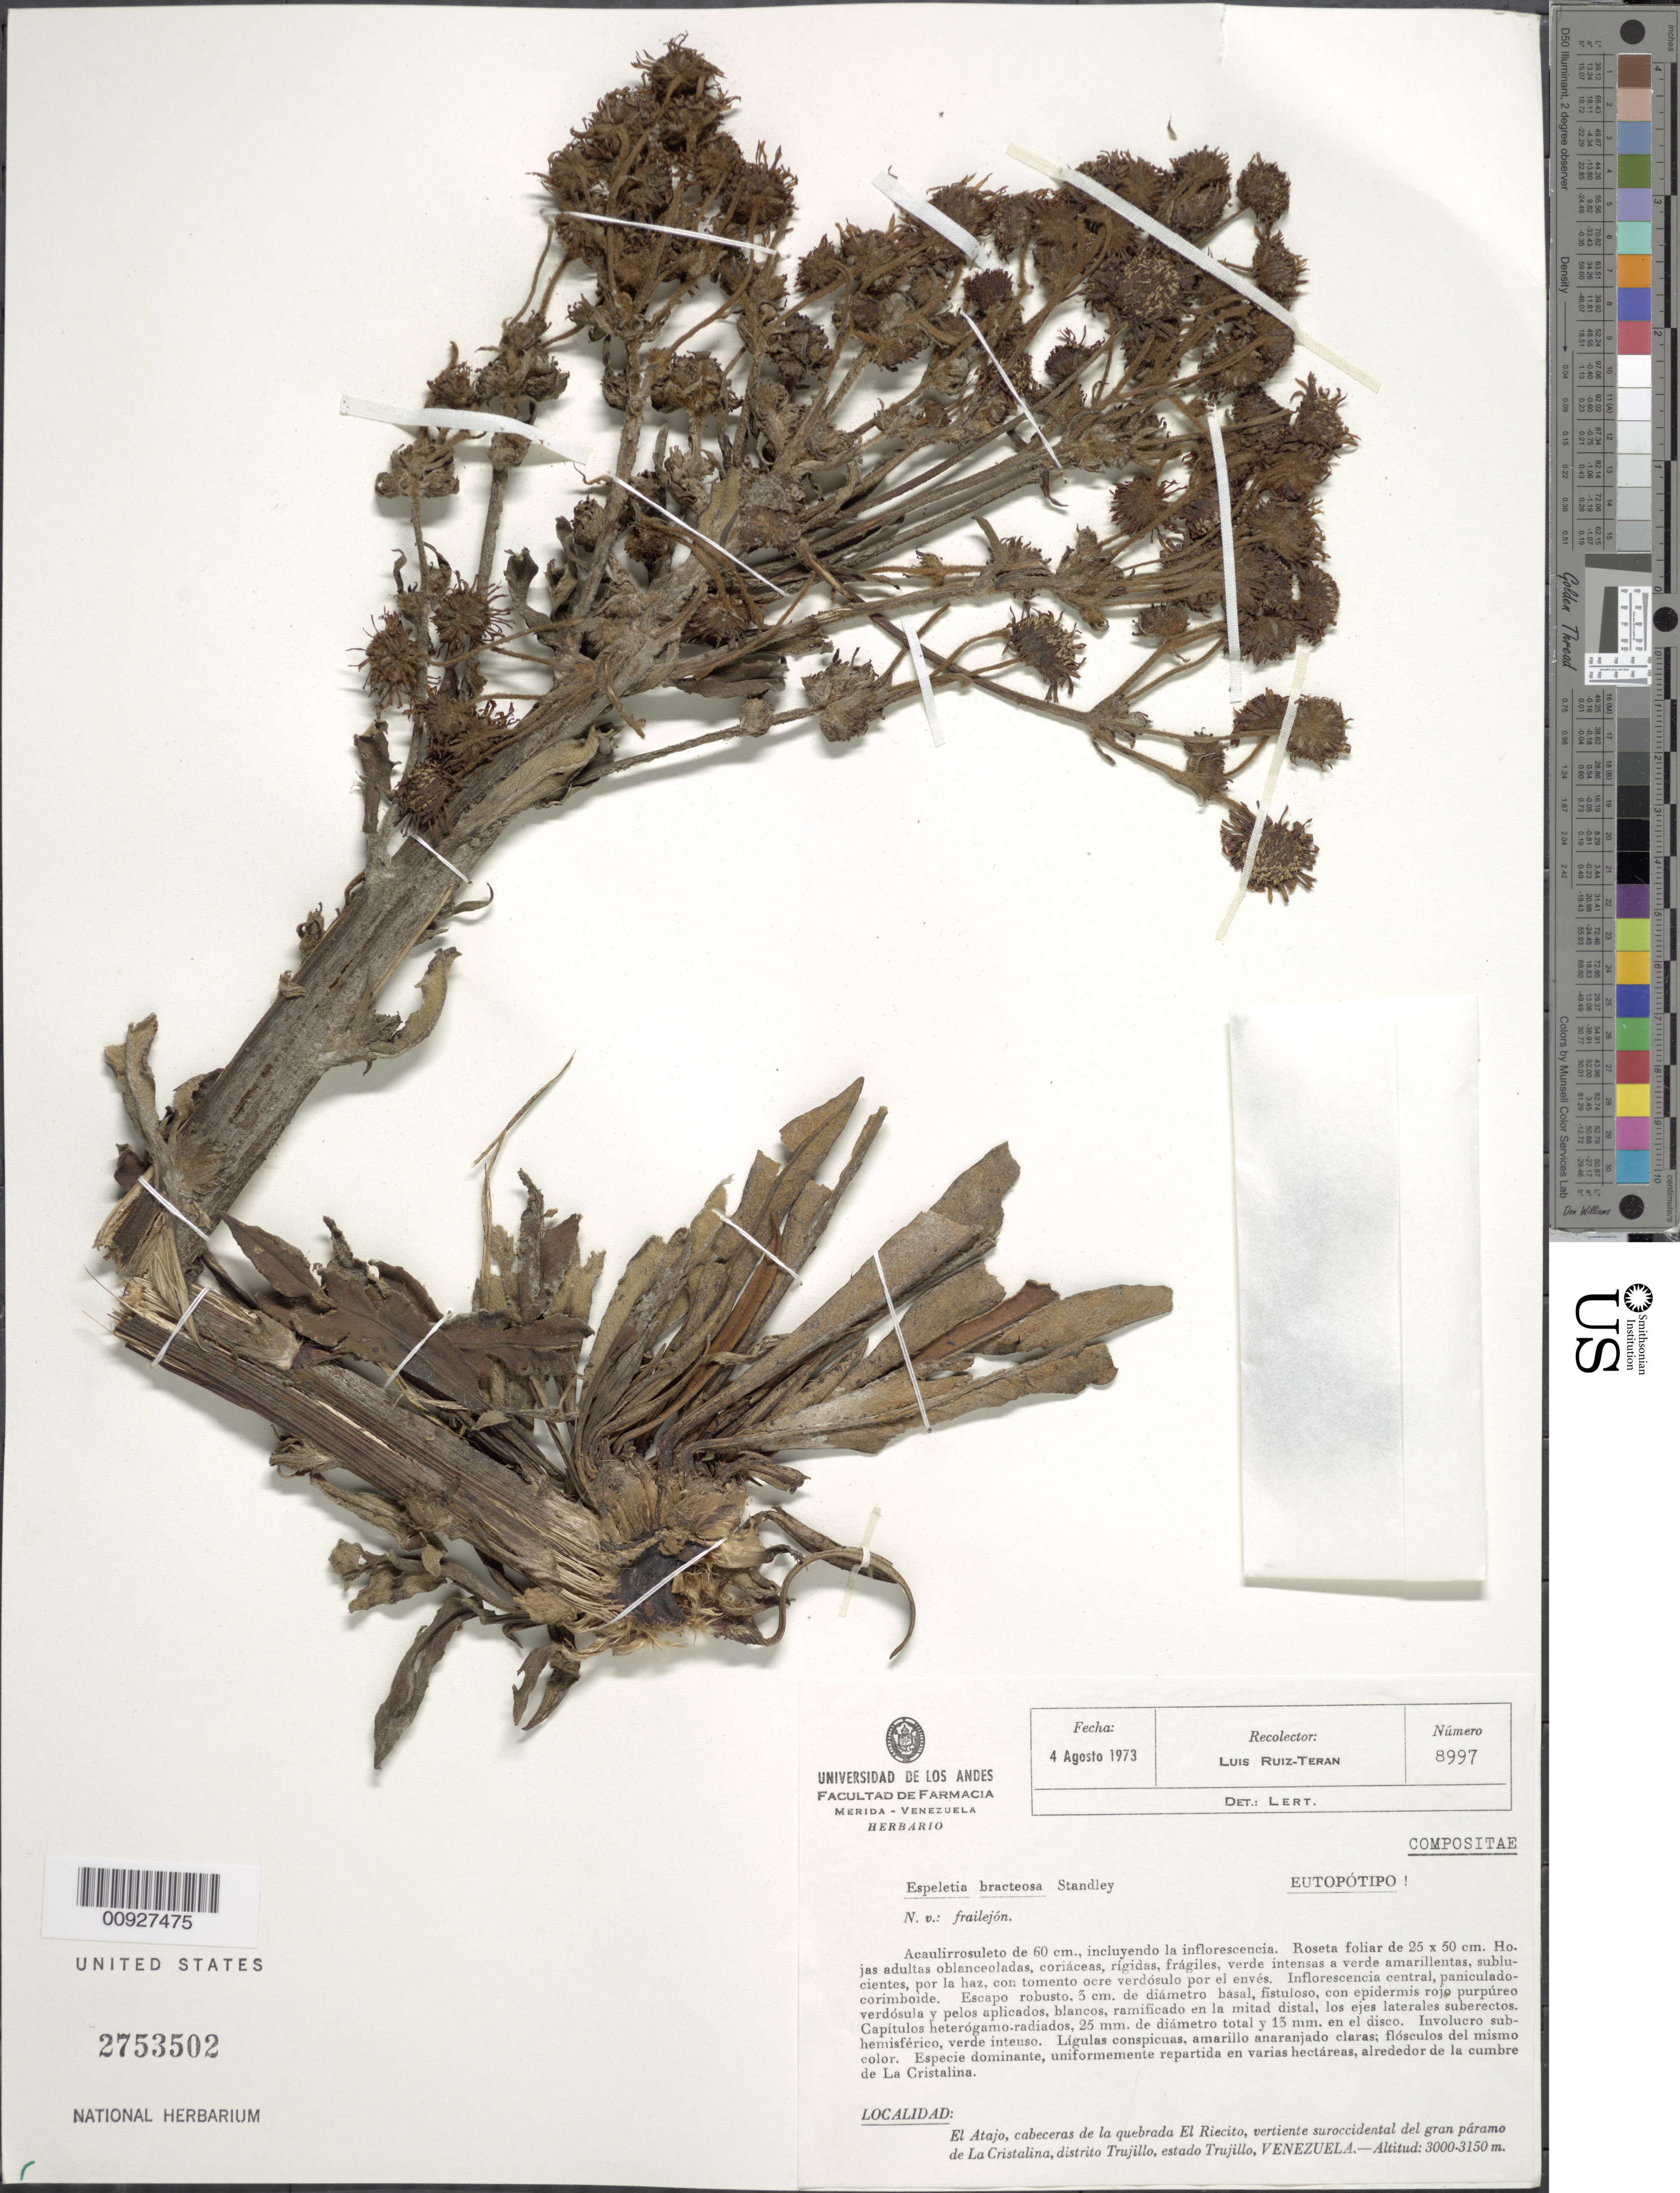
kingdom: Plantae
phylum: Tracheophyta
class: Magnoliopsida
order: Asterales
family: Asteraceae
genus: Ruilopezia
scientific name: Ruilopezia bracteosa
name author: (Standl.) Cuatrec.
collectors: L. Teran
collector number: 8997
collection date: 1973-08-04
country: Venezuela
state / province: Trujillo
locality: El Atajo, cabeceras de la quebrada El Riecito, vertiente suroccidental del gran paramo de La Cristalina, Distrito Trujillo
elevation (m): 3000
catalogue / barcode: US 2753502